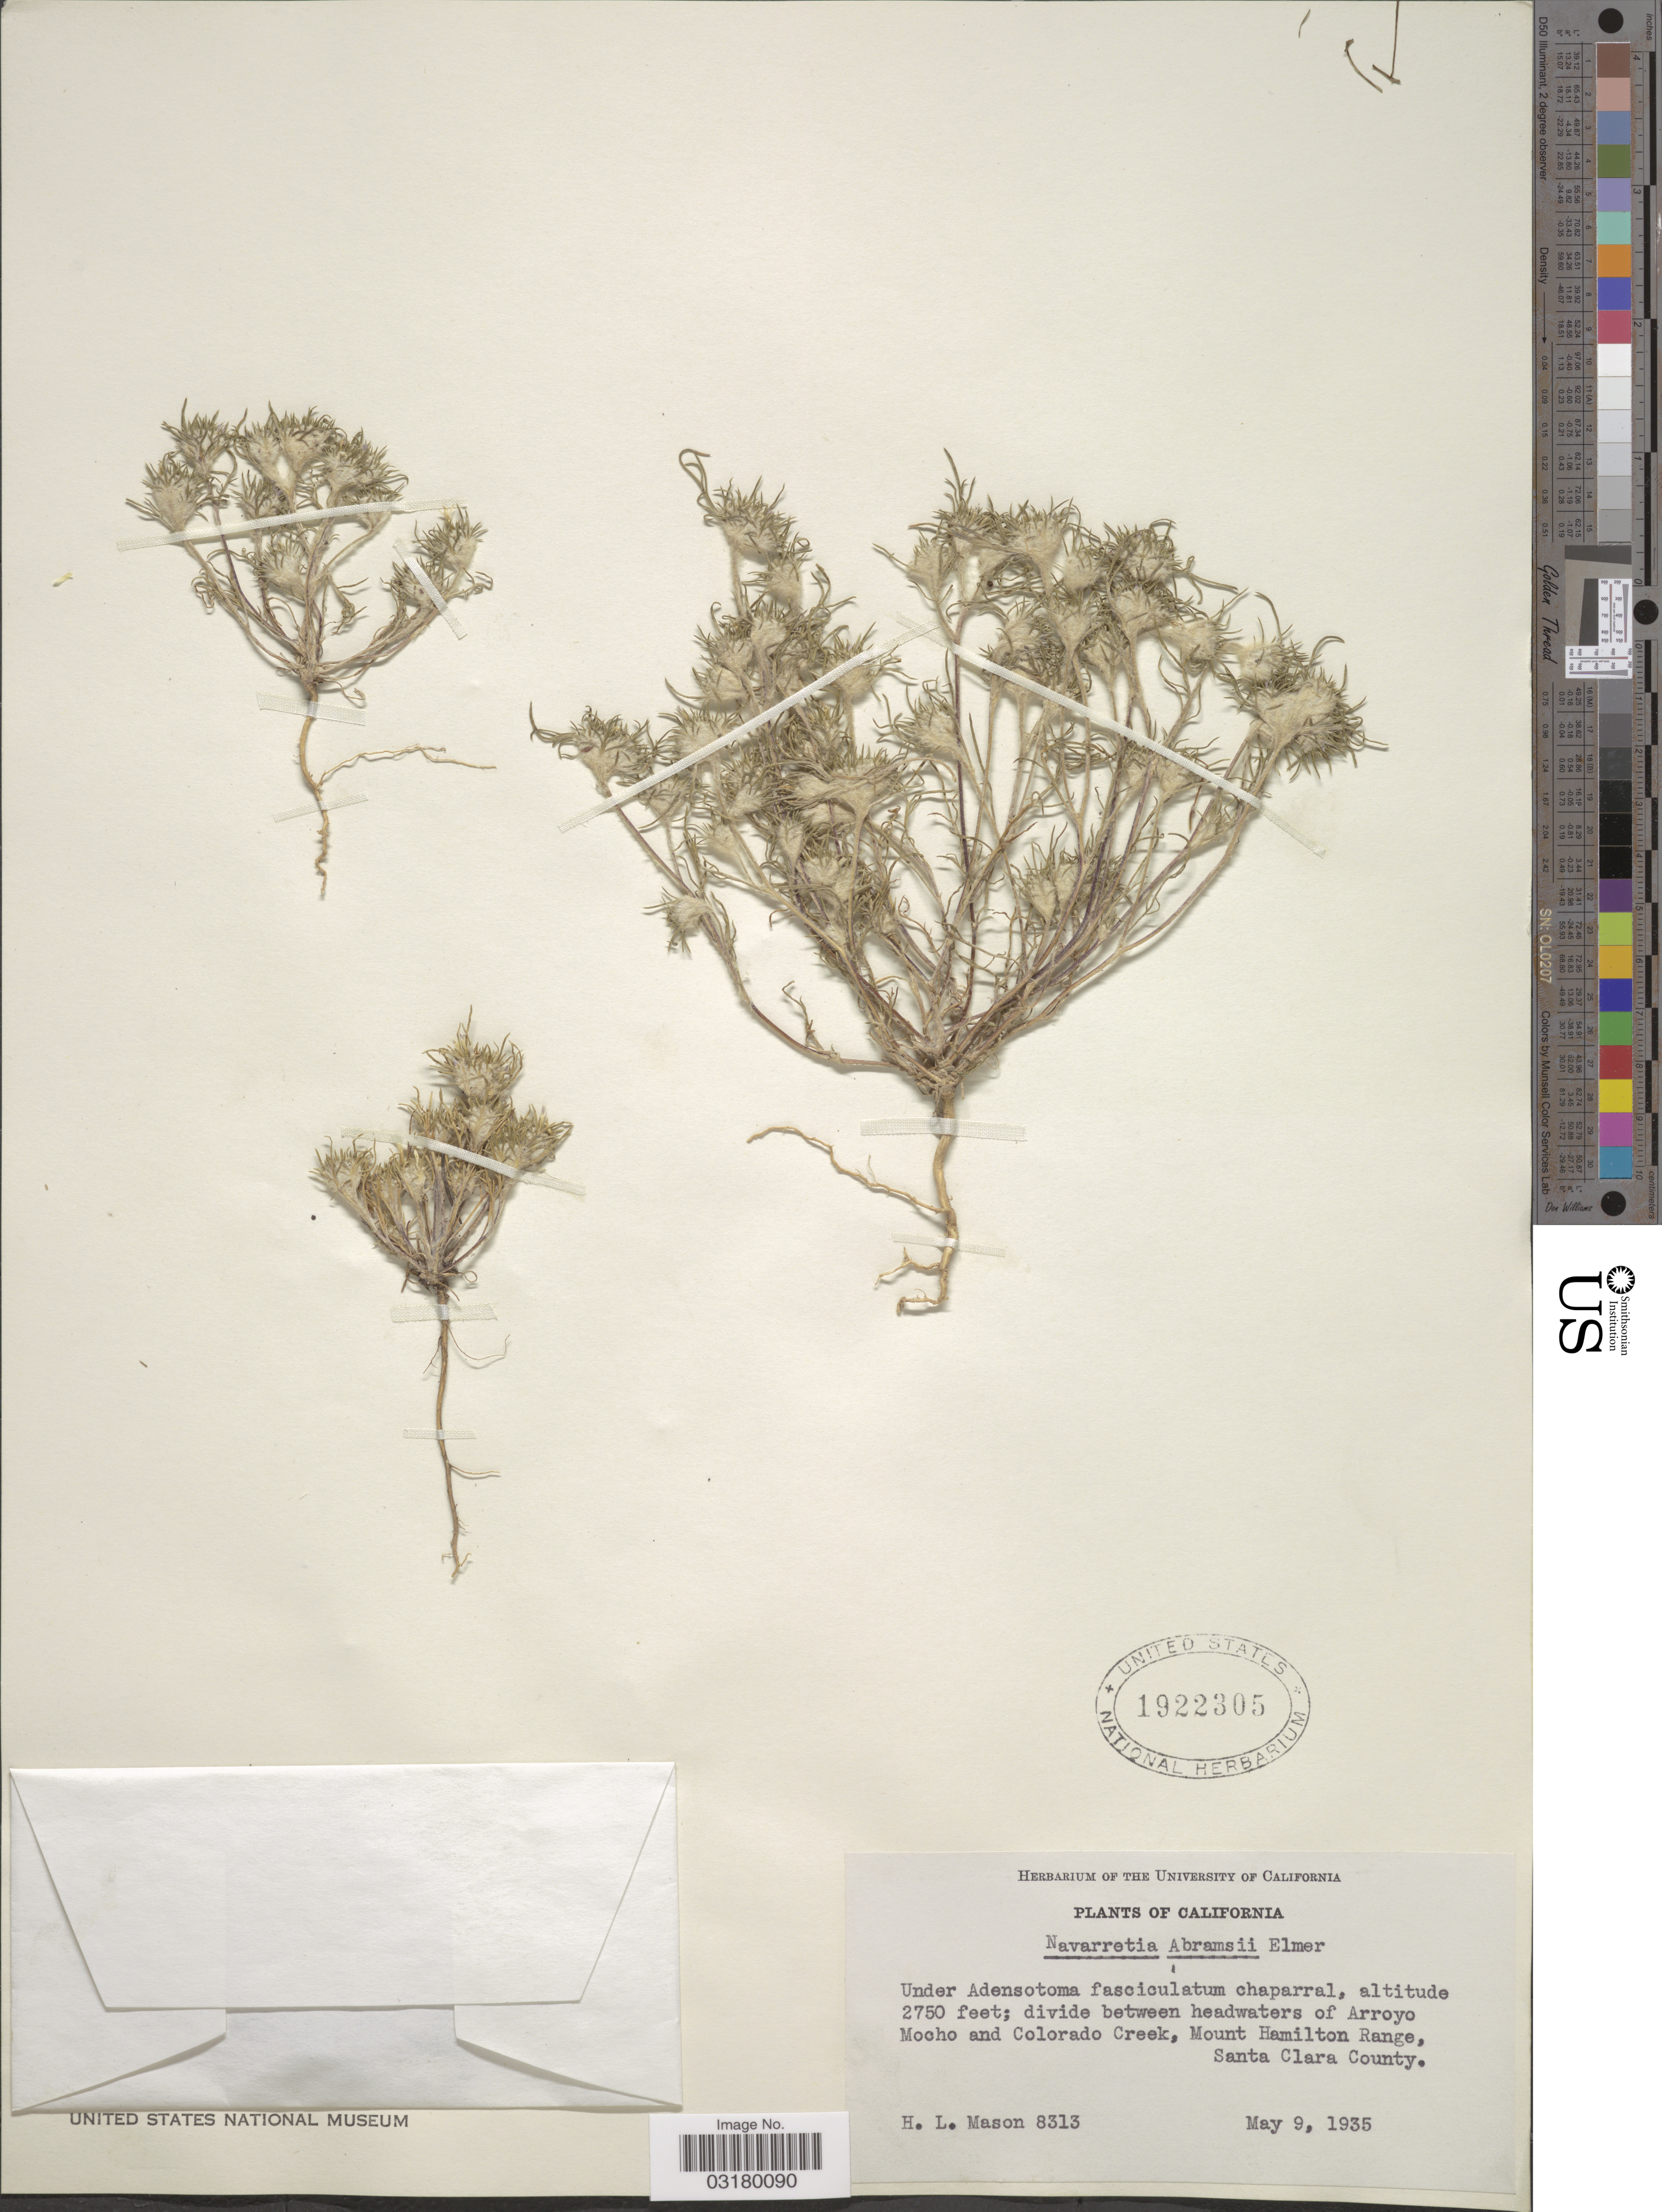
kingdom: Plantae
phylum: Tracheophyta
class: Magnoliopsida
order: Ericales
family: Polemoniaceae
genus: Eriastrum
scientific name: Eriastrum abramsii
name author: (Elmer) Mason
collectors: H. L. Mason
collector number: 8313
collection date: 1935-05-09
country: United States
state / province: California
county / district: Santa Clara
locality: Divide between headwaters of Arroyo Mocho and Colorado Creek, Mount Hamilton Range, Santa Clara County.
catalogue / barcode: US 1922305